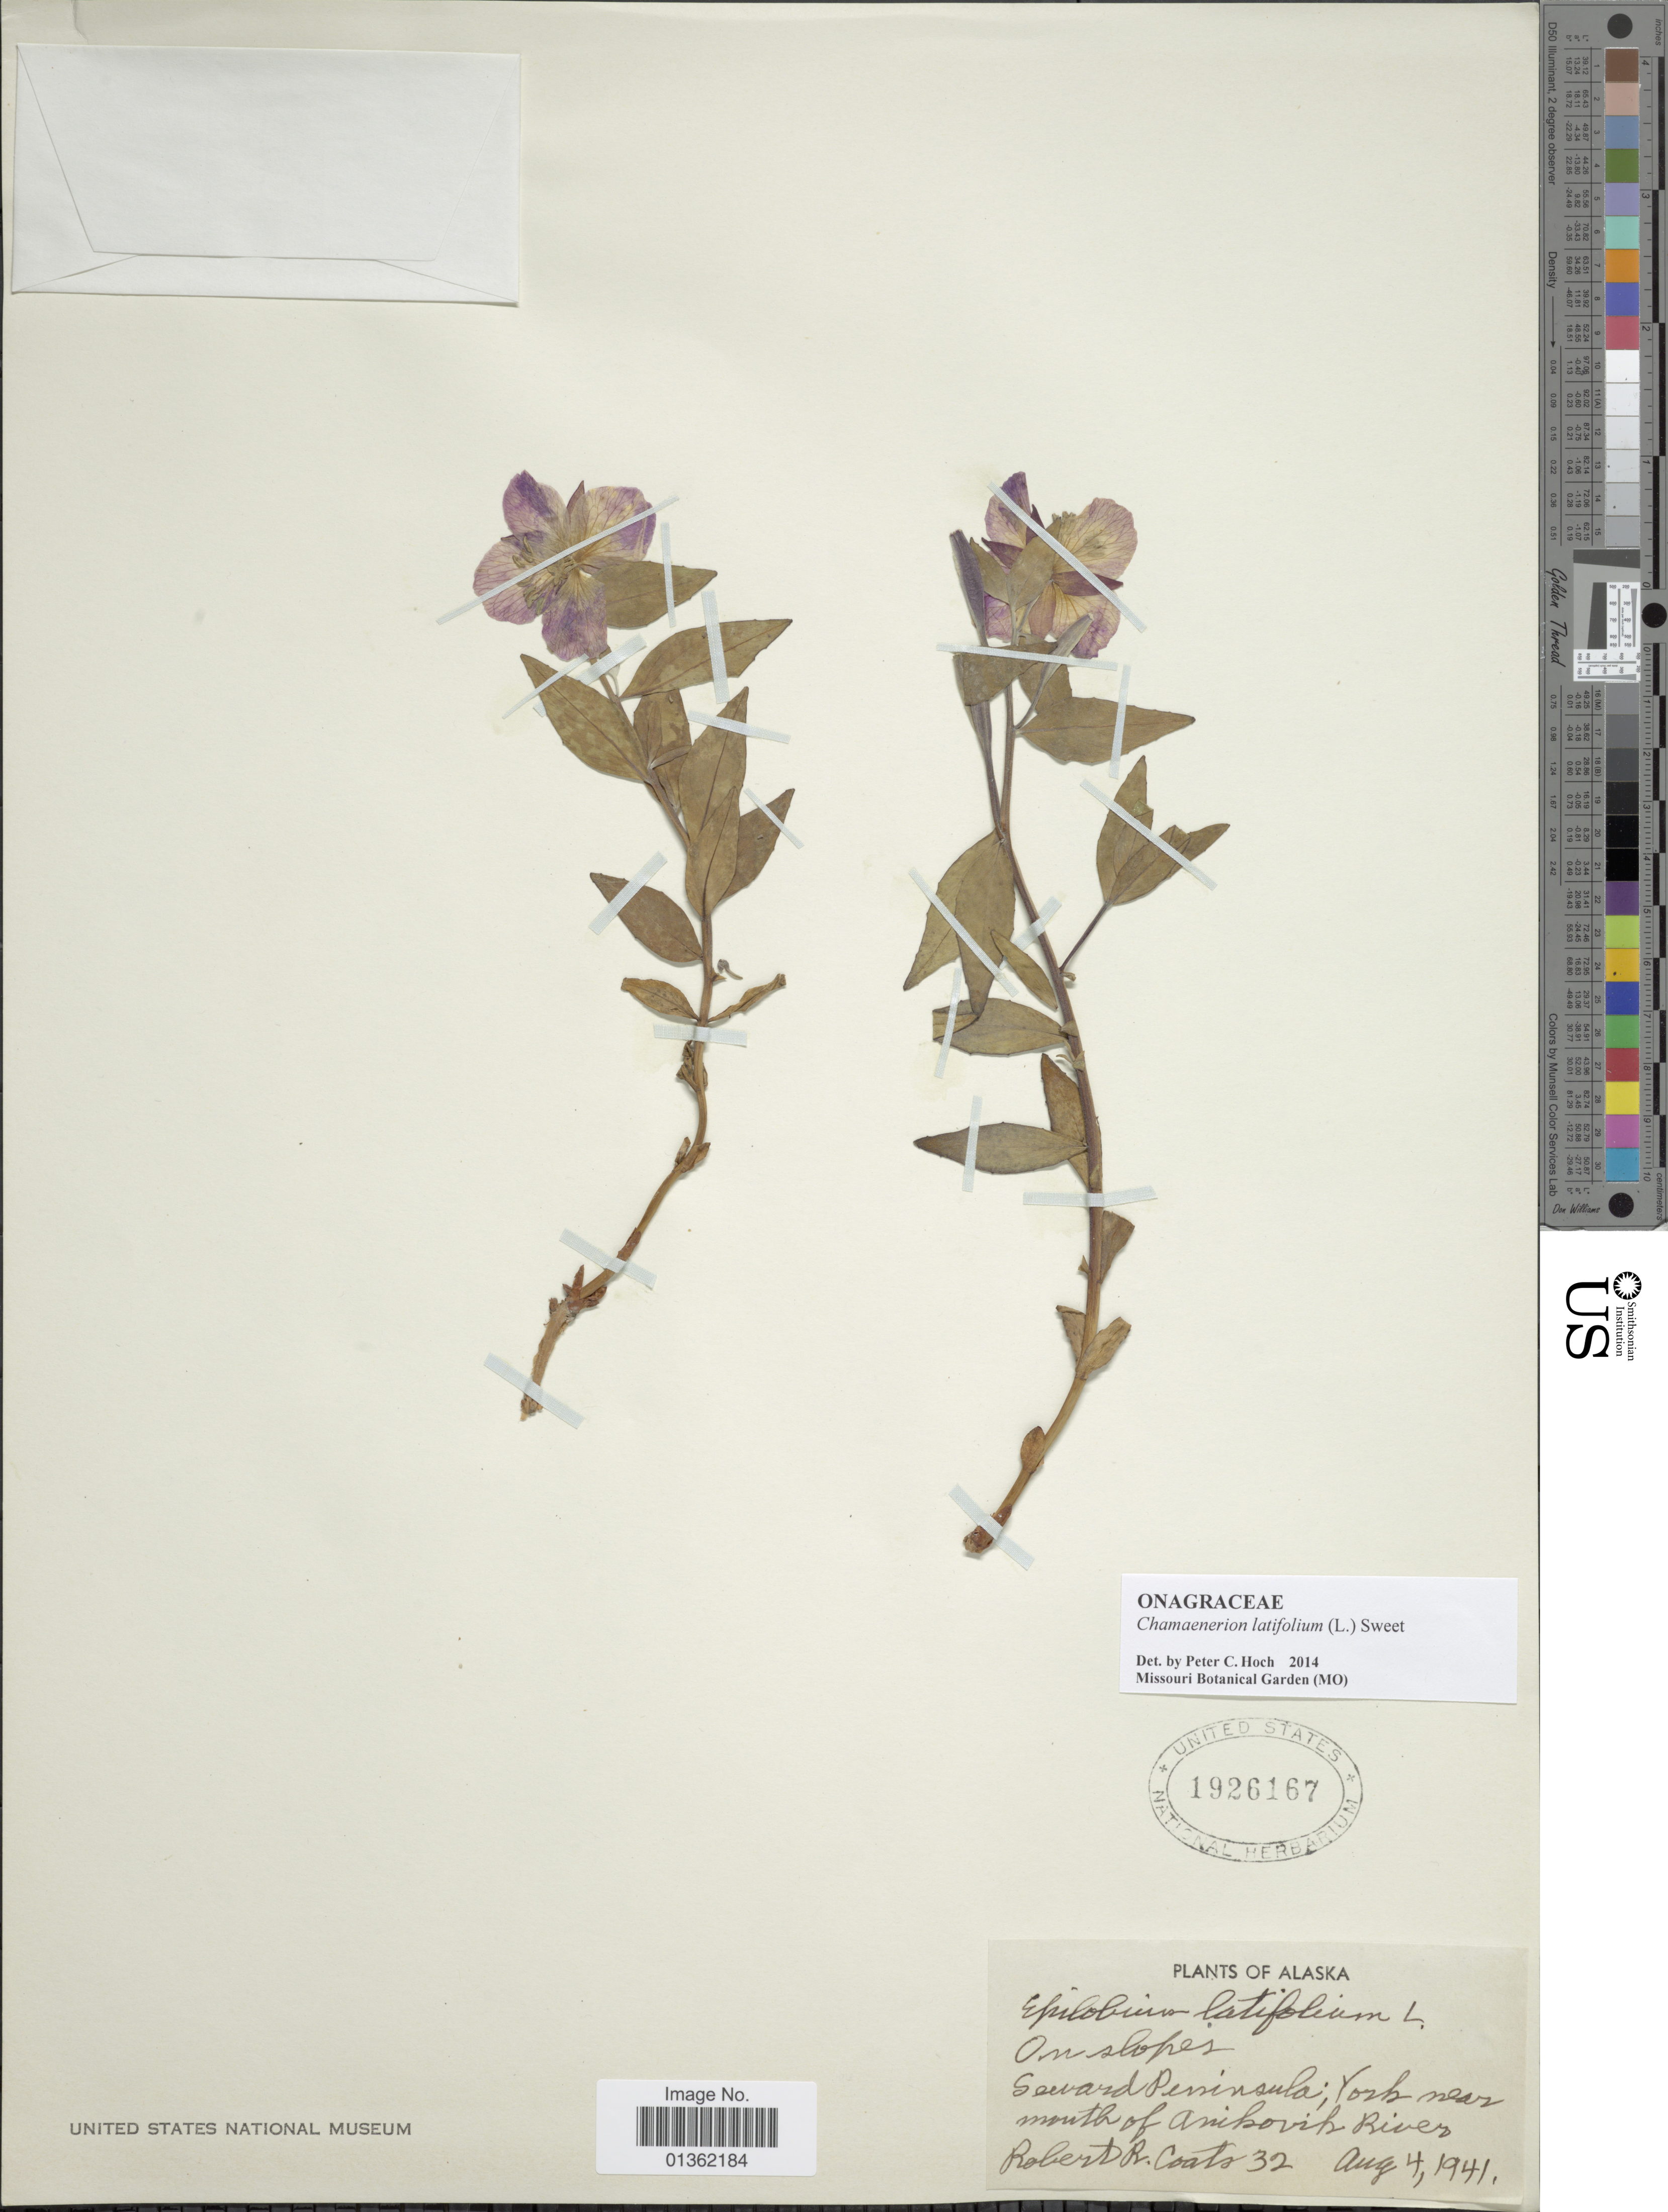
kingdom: Plantae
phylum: Tracheophyta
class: Magnoliopsida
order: Myrtales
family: Onagraceae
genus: Chamaenerion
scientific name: Chamaenerion latifolium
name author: (L.) Th. Fr. & Lange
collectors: R. Coats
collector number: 32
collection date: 1941-08-04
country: United States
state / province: Alaska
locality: Seward Peninsula, York near mouth of Anikovik River.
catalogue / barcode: US 1926167